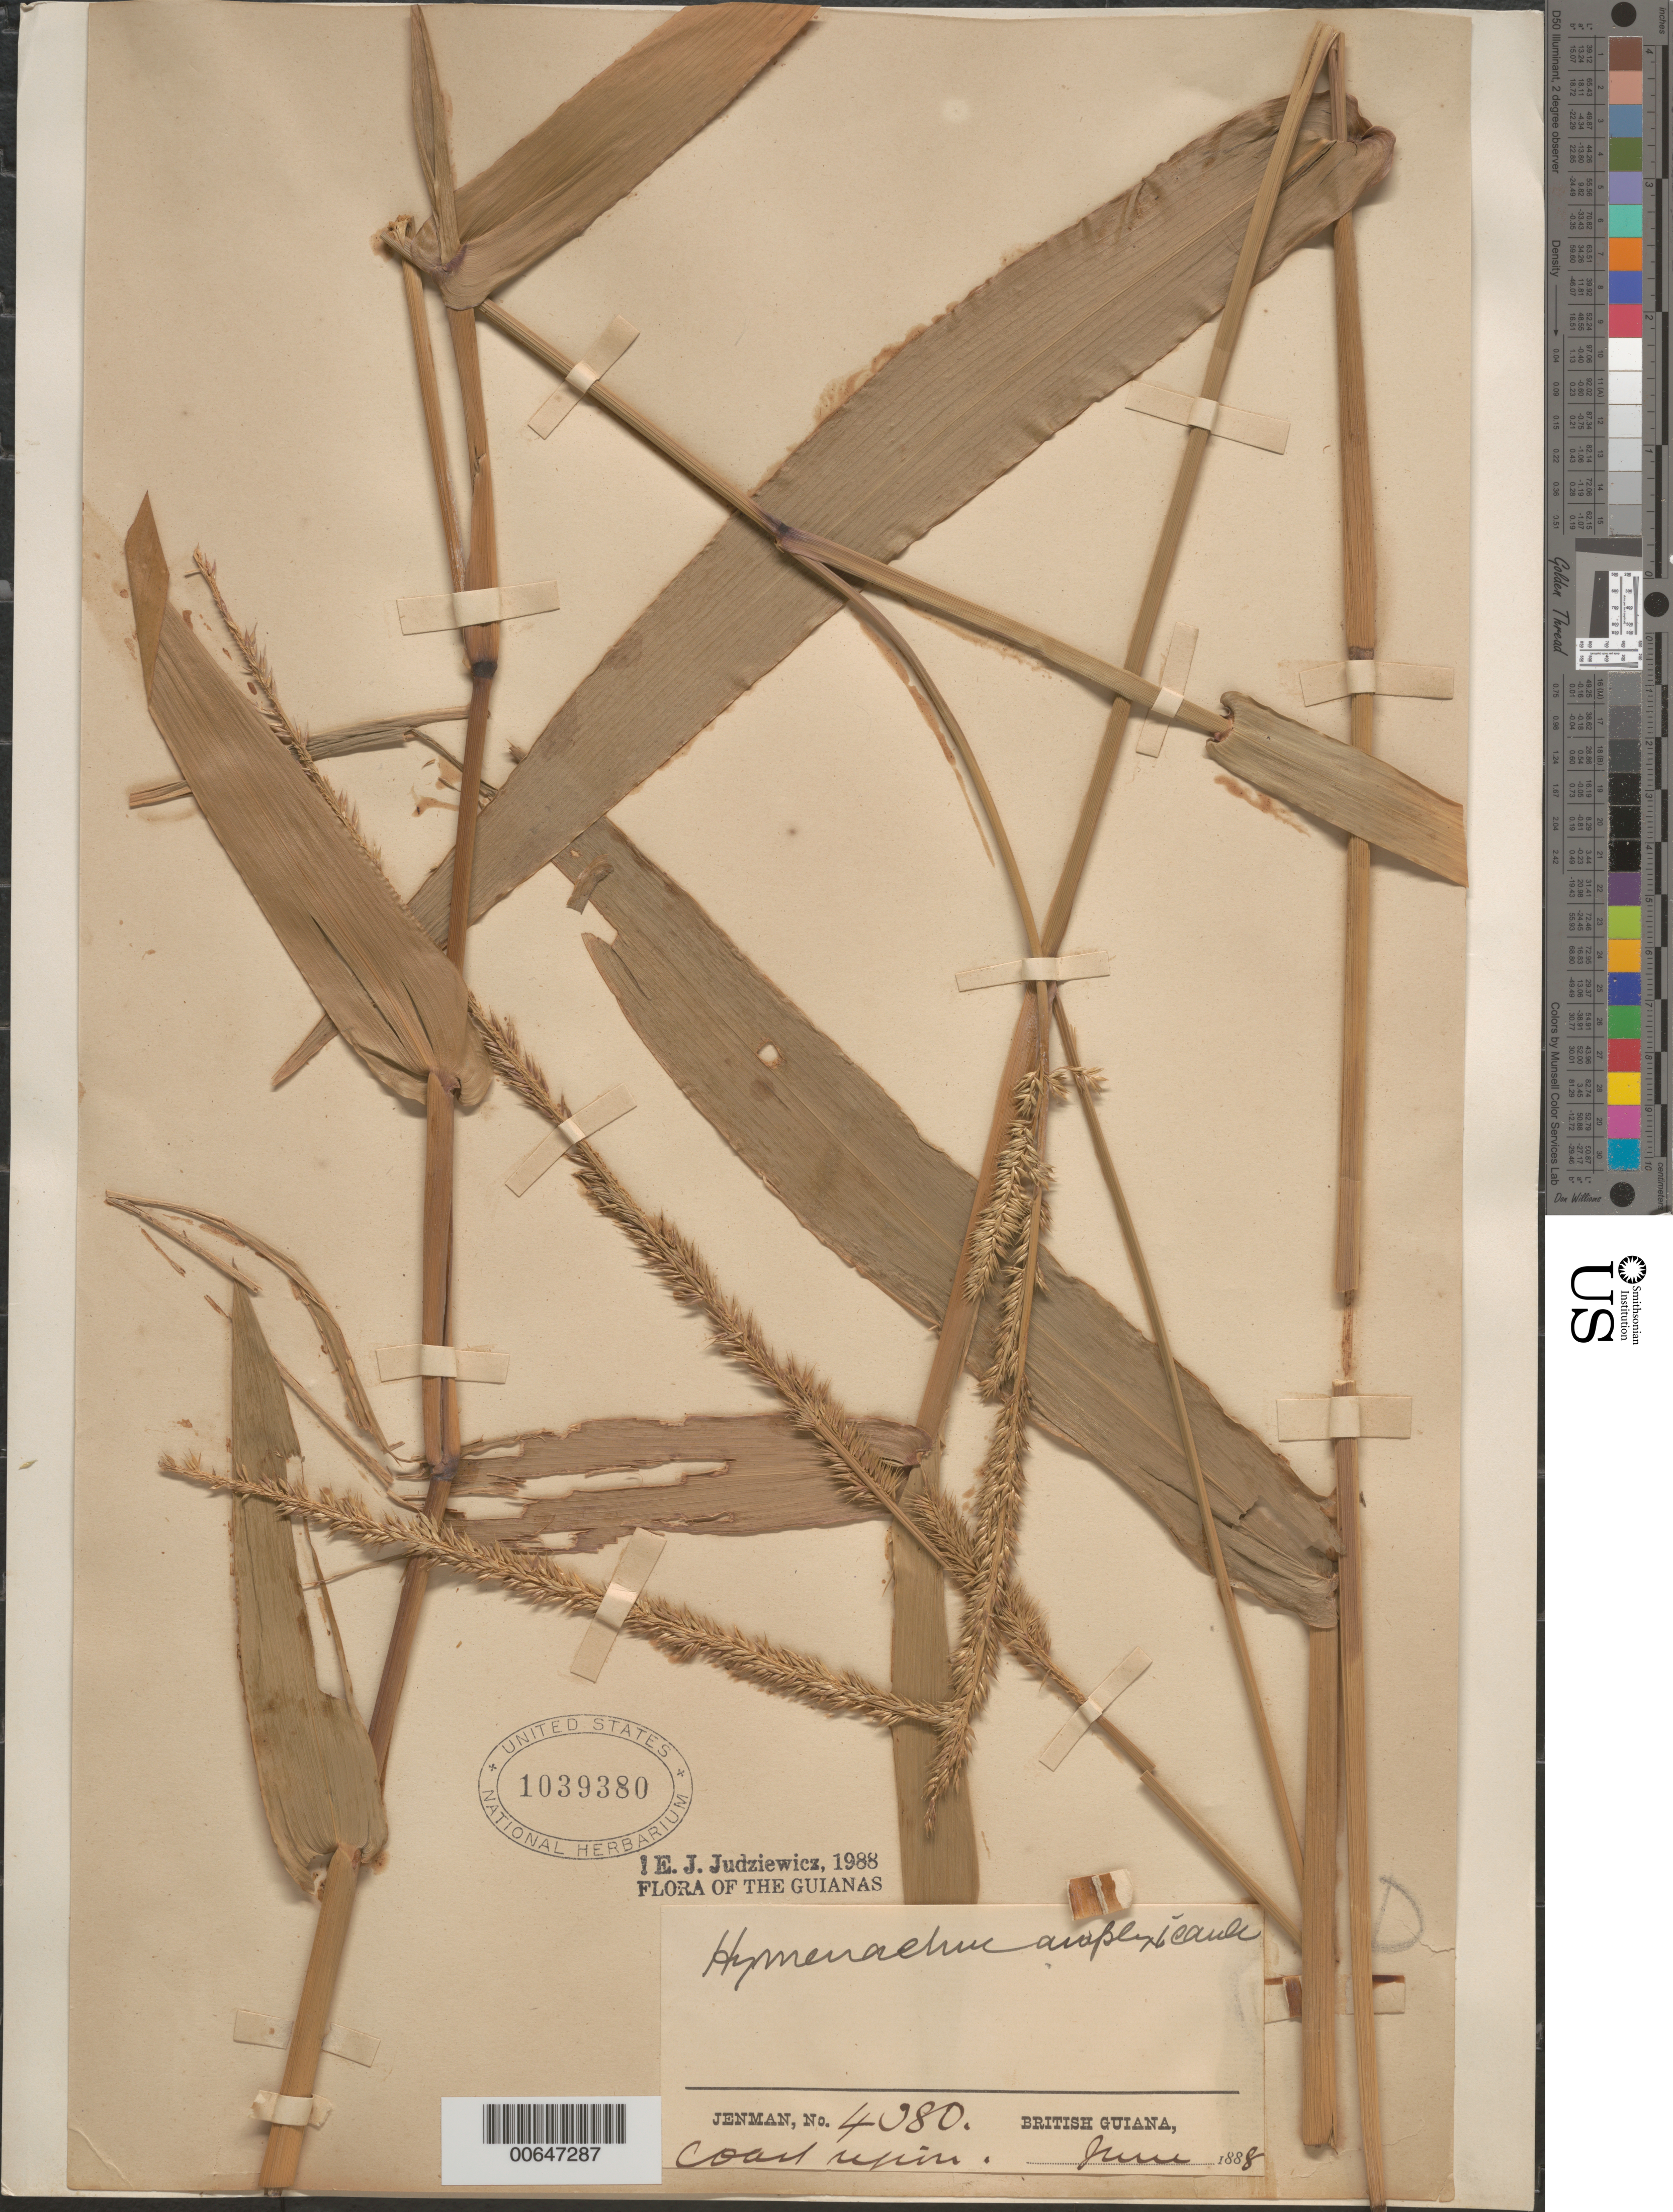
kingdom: Plantae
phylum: Tracheophyta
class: Liliopsida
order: Poales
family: Poaceae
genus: Hymenachne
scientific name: Hymenachne amplexicaulis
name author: (Rudge) Nees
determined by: Judziewicz, E. J.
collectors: G. S. Jenman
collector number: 4380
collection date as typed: June 1888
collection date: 1888-06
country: Guyana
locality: Coast Region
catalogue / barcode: US 1039380